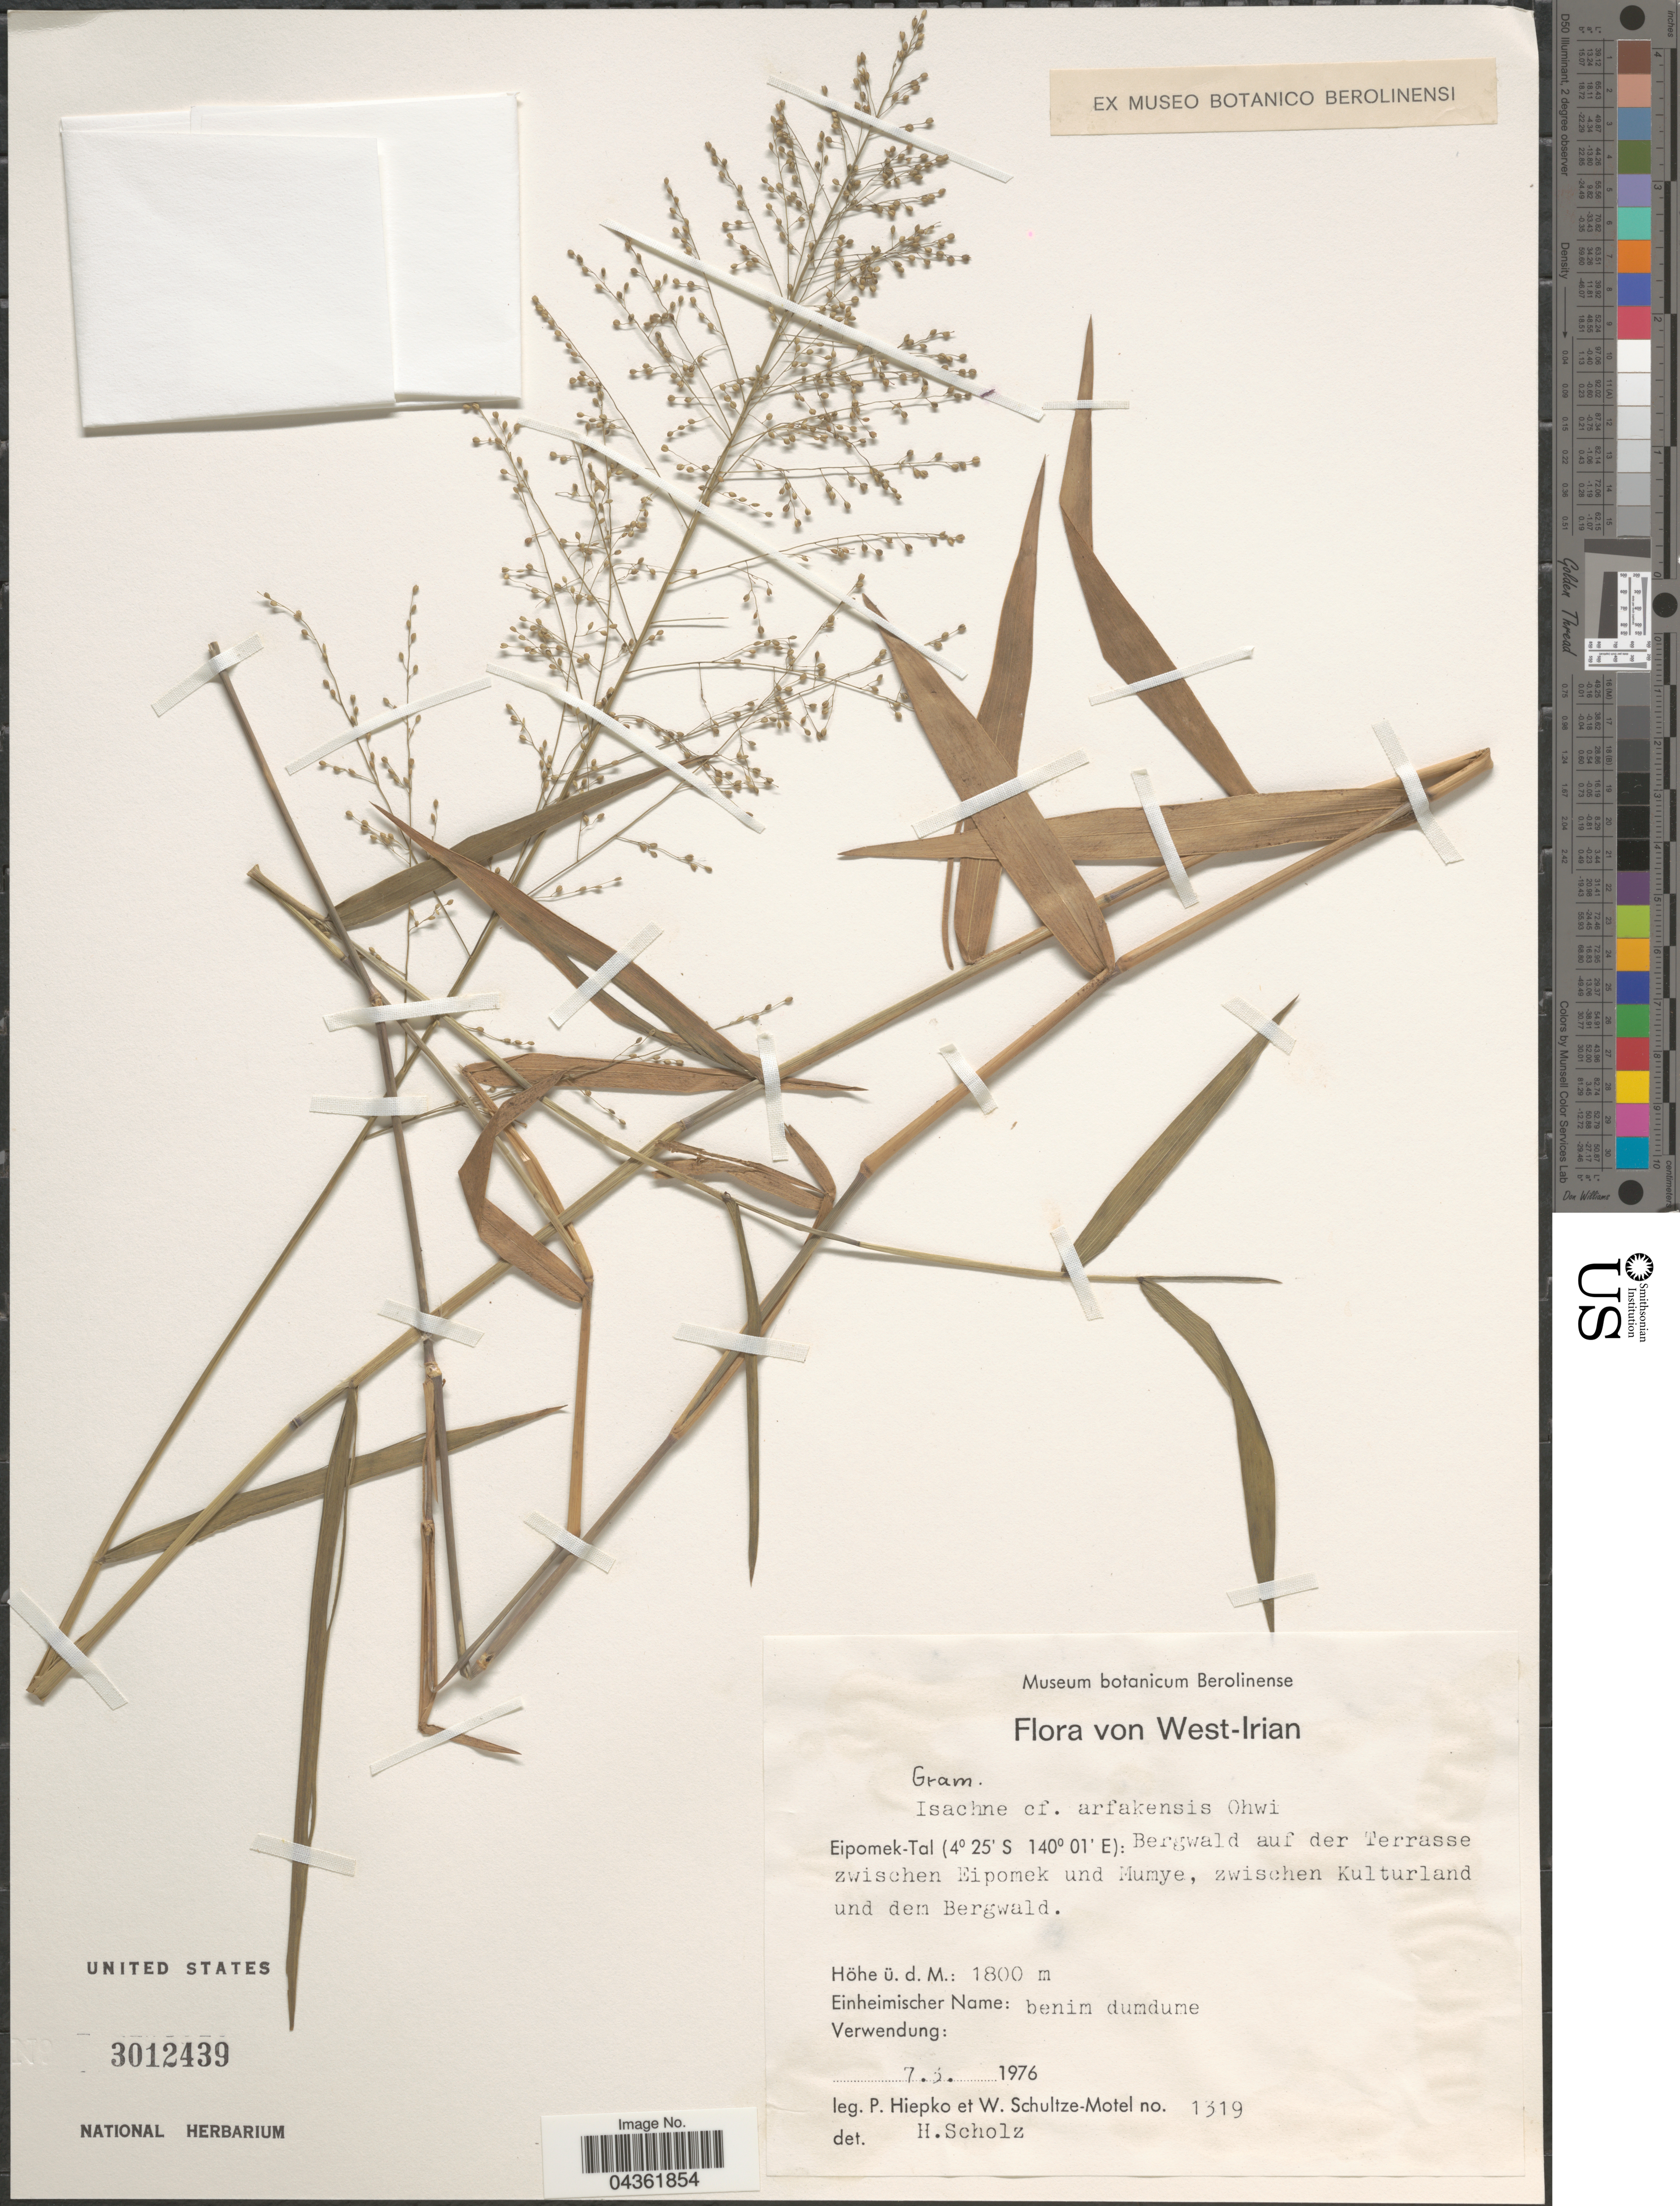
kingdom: Plantae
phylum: Tracheophyta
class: Liliopsida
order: Poales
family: Poaceae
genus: Isachne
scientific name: Isachne arfakensis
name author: Ohwi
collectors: P. H. Hiepko & W. Schultze-Motel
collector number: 1319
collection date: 1976-03-07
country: Indonesia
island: New Guinea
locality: West-Irian. Eipomek-Tal: Bergwald auf der Terrasse zwischen Eipomek und Mumye, zwischen Kulturland und dem Bergwald.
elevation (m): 1800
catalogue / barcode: US 3012439